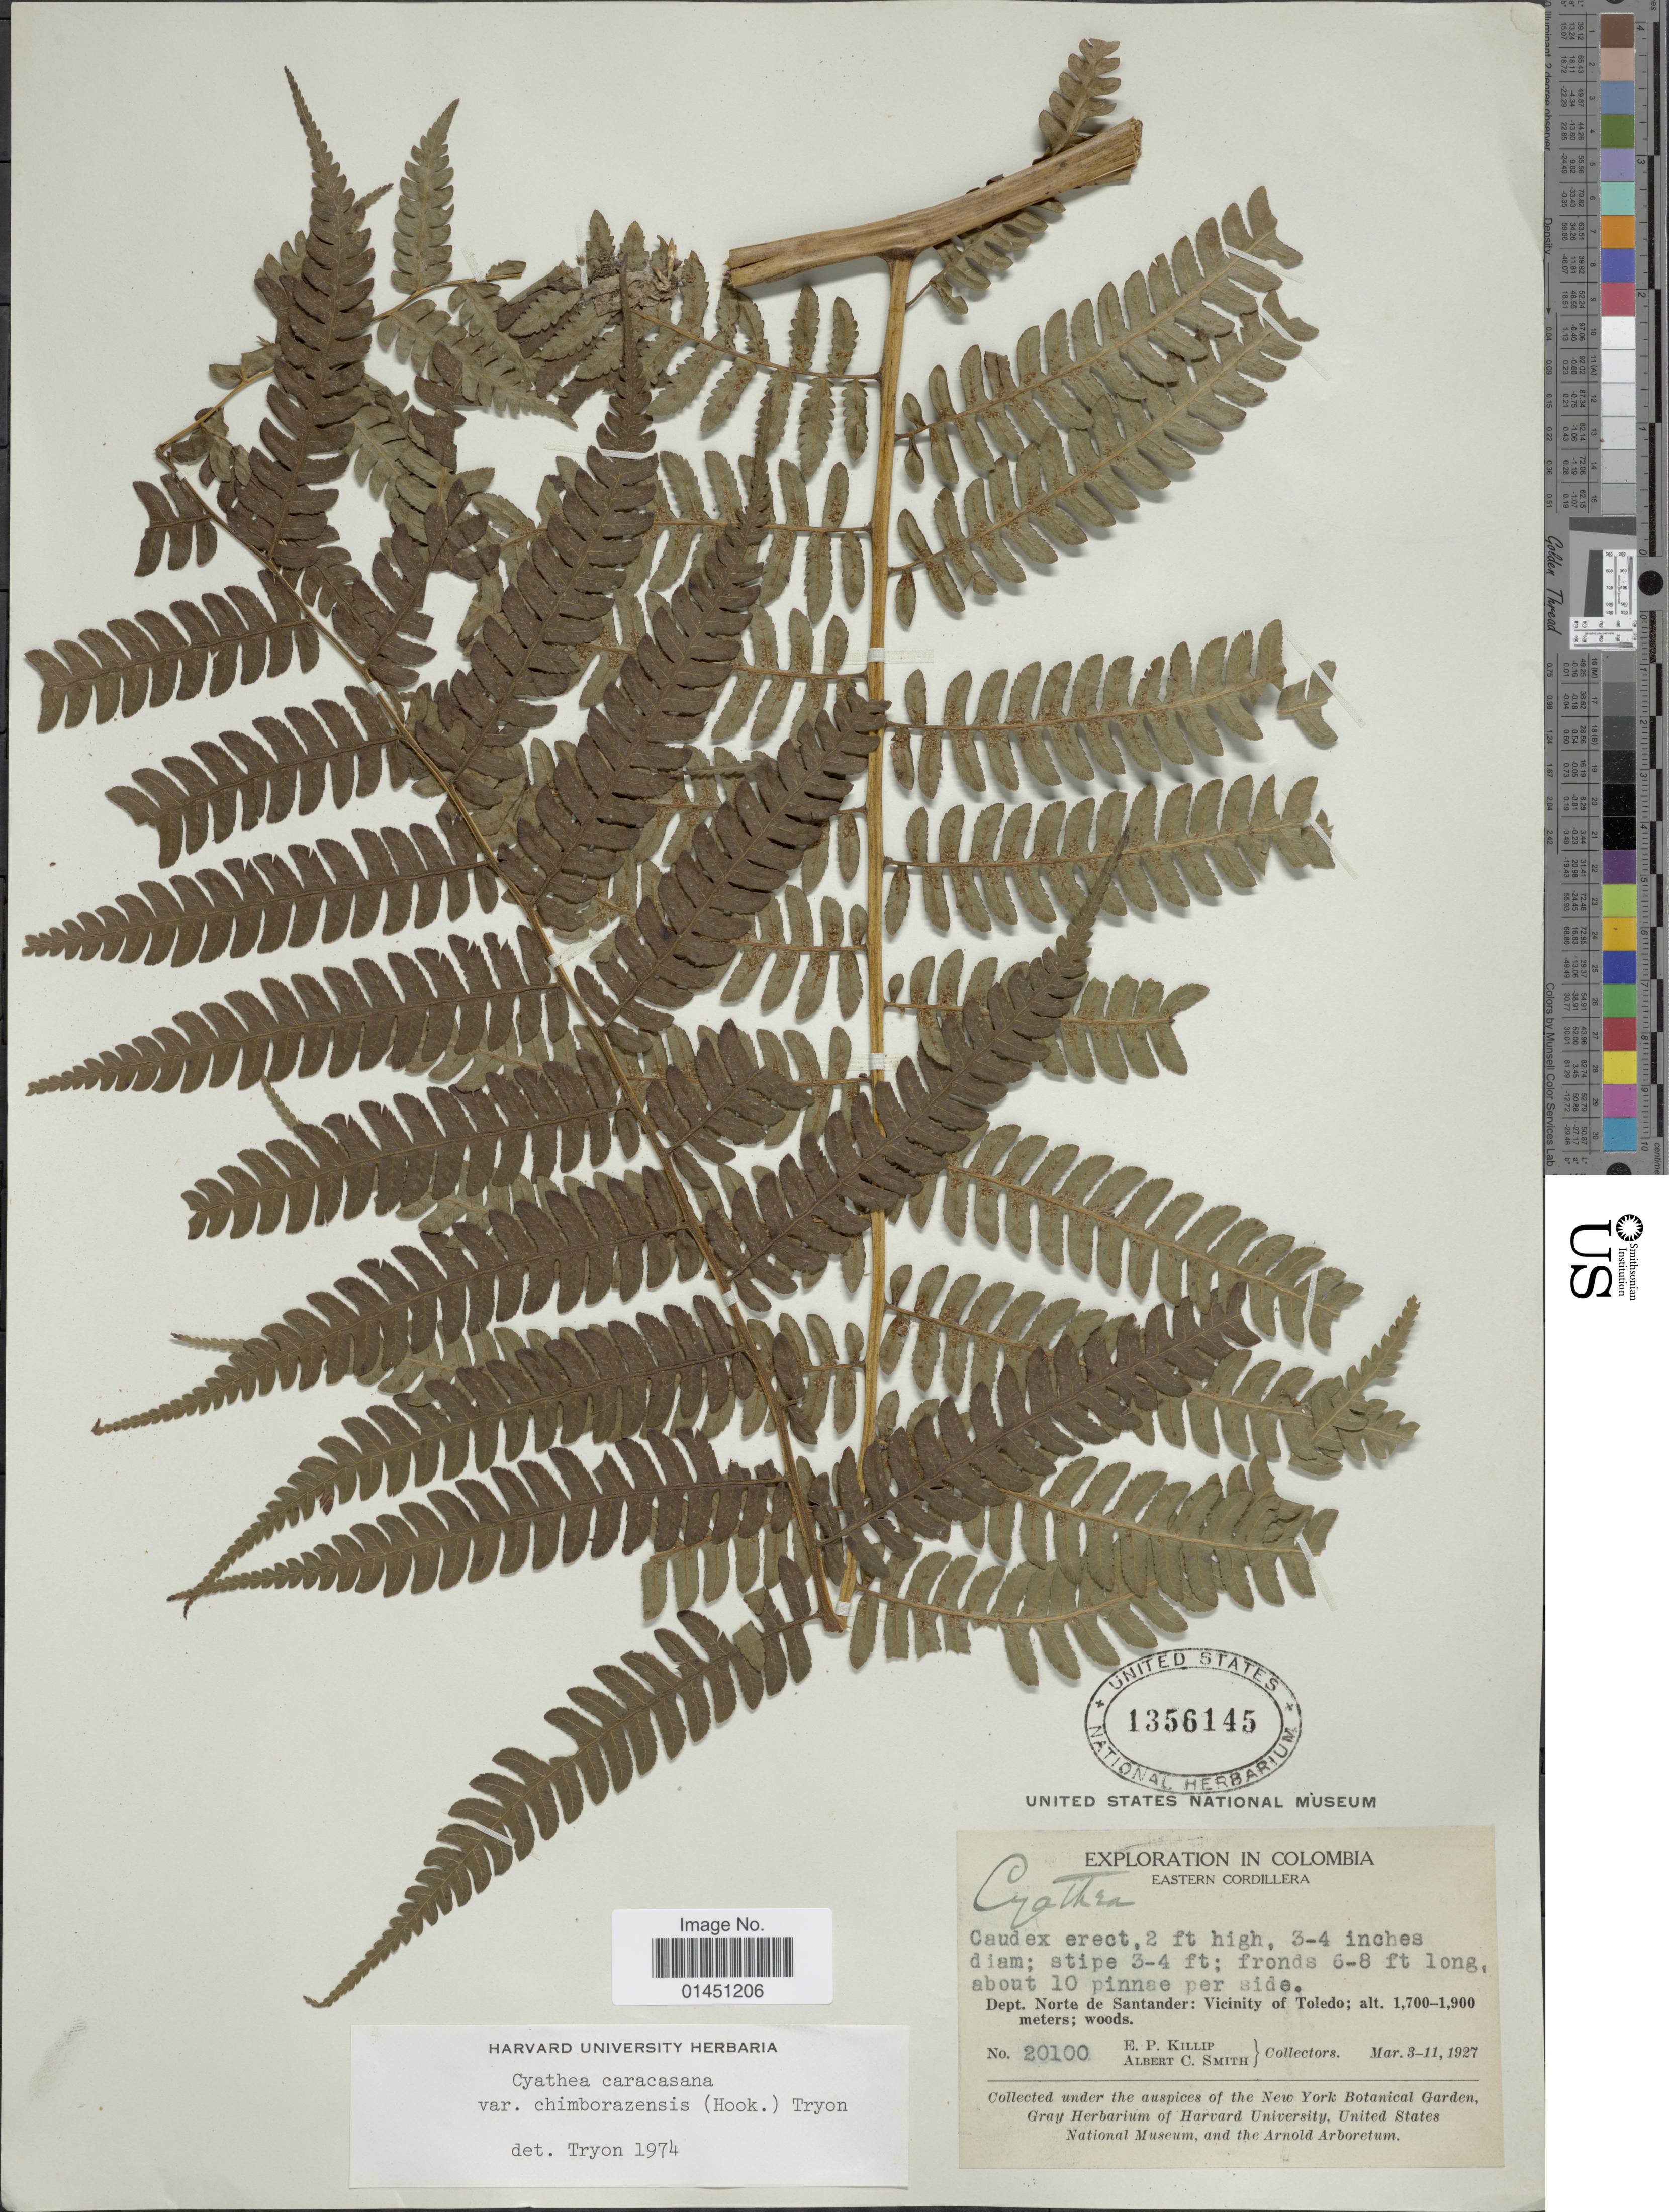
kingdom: Plantae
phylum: Tracheophyta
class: Polypodiopsida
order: Cyatheales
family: Cyatheaceae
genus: Cyathea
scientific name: Cyathea caracasana var. chimborazensis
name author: (Hook.) R.M. Tryon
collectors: E. P. Killip & A. C. Smith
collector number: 20100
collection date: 1927-03-03/1927-03-11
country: Colombia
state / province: Norte de Santander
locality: Eastern Cordillera, Vicinity of Toledo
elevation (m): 1700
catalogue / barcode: US 1356145